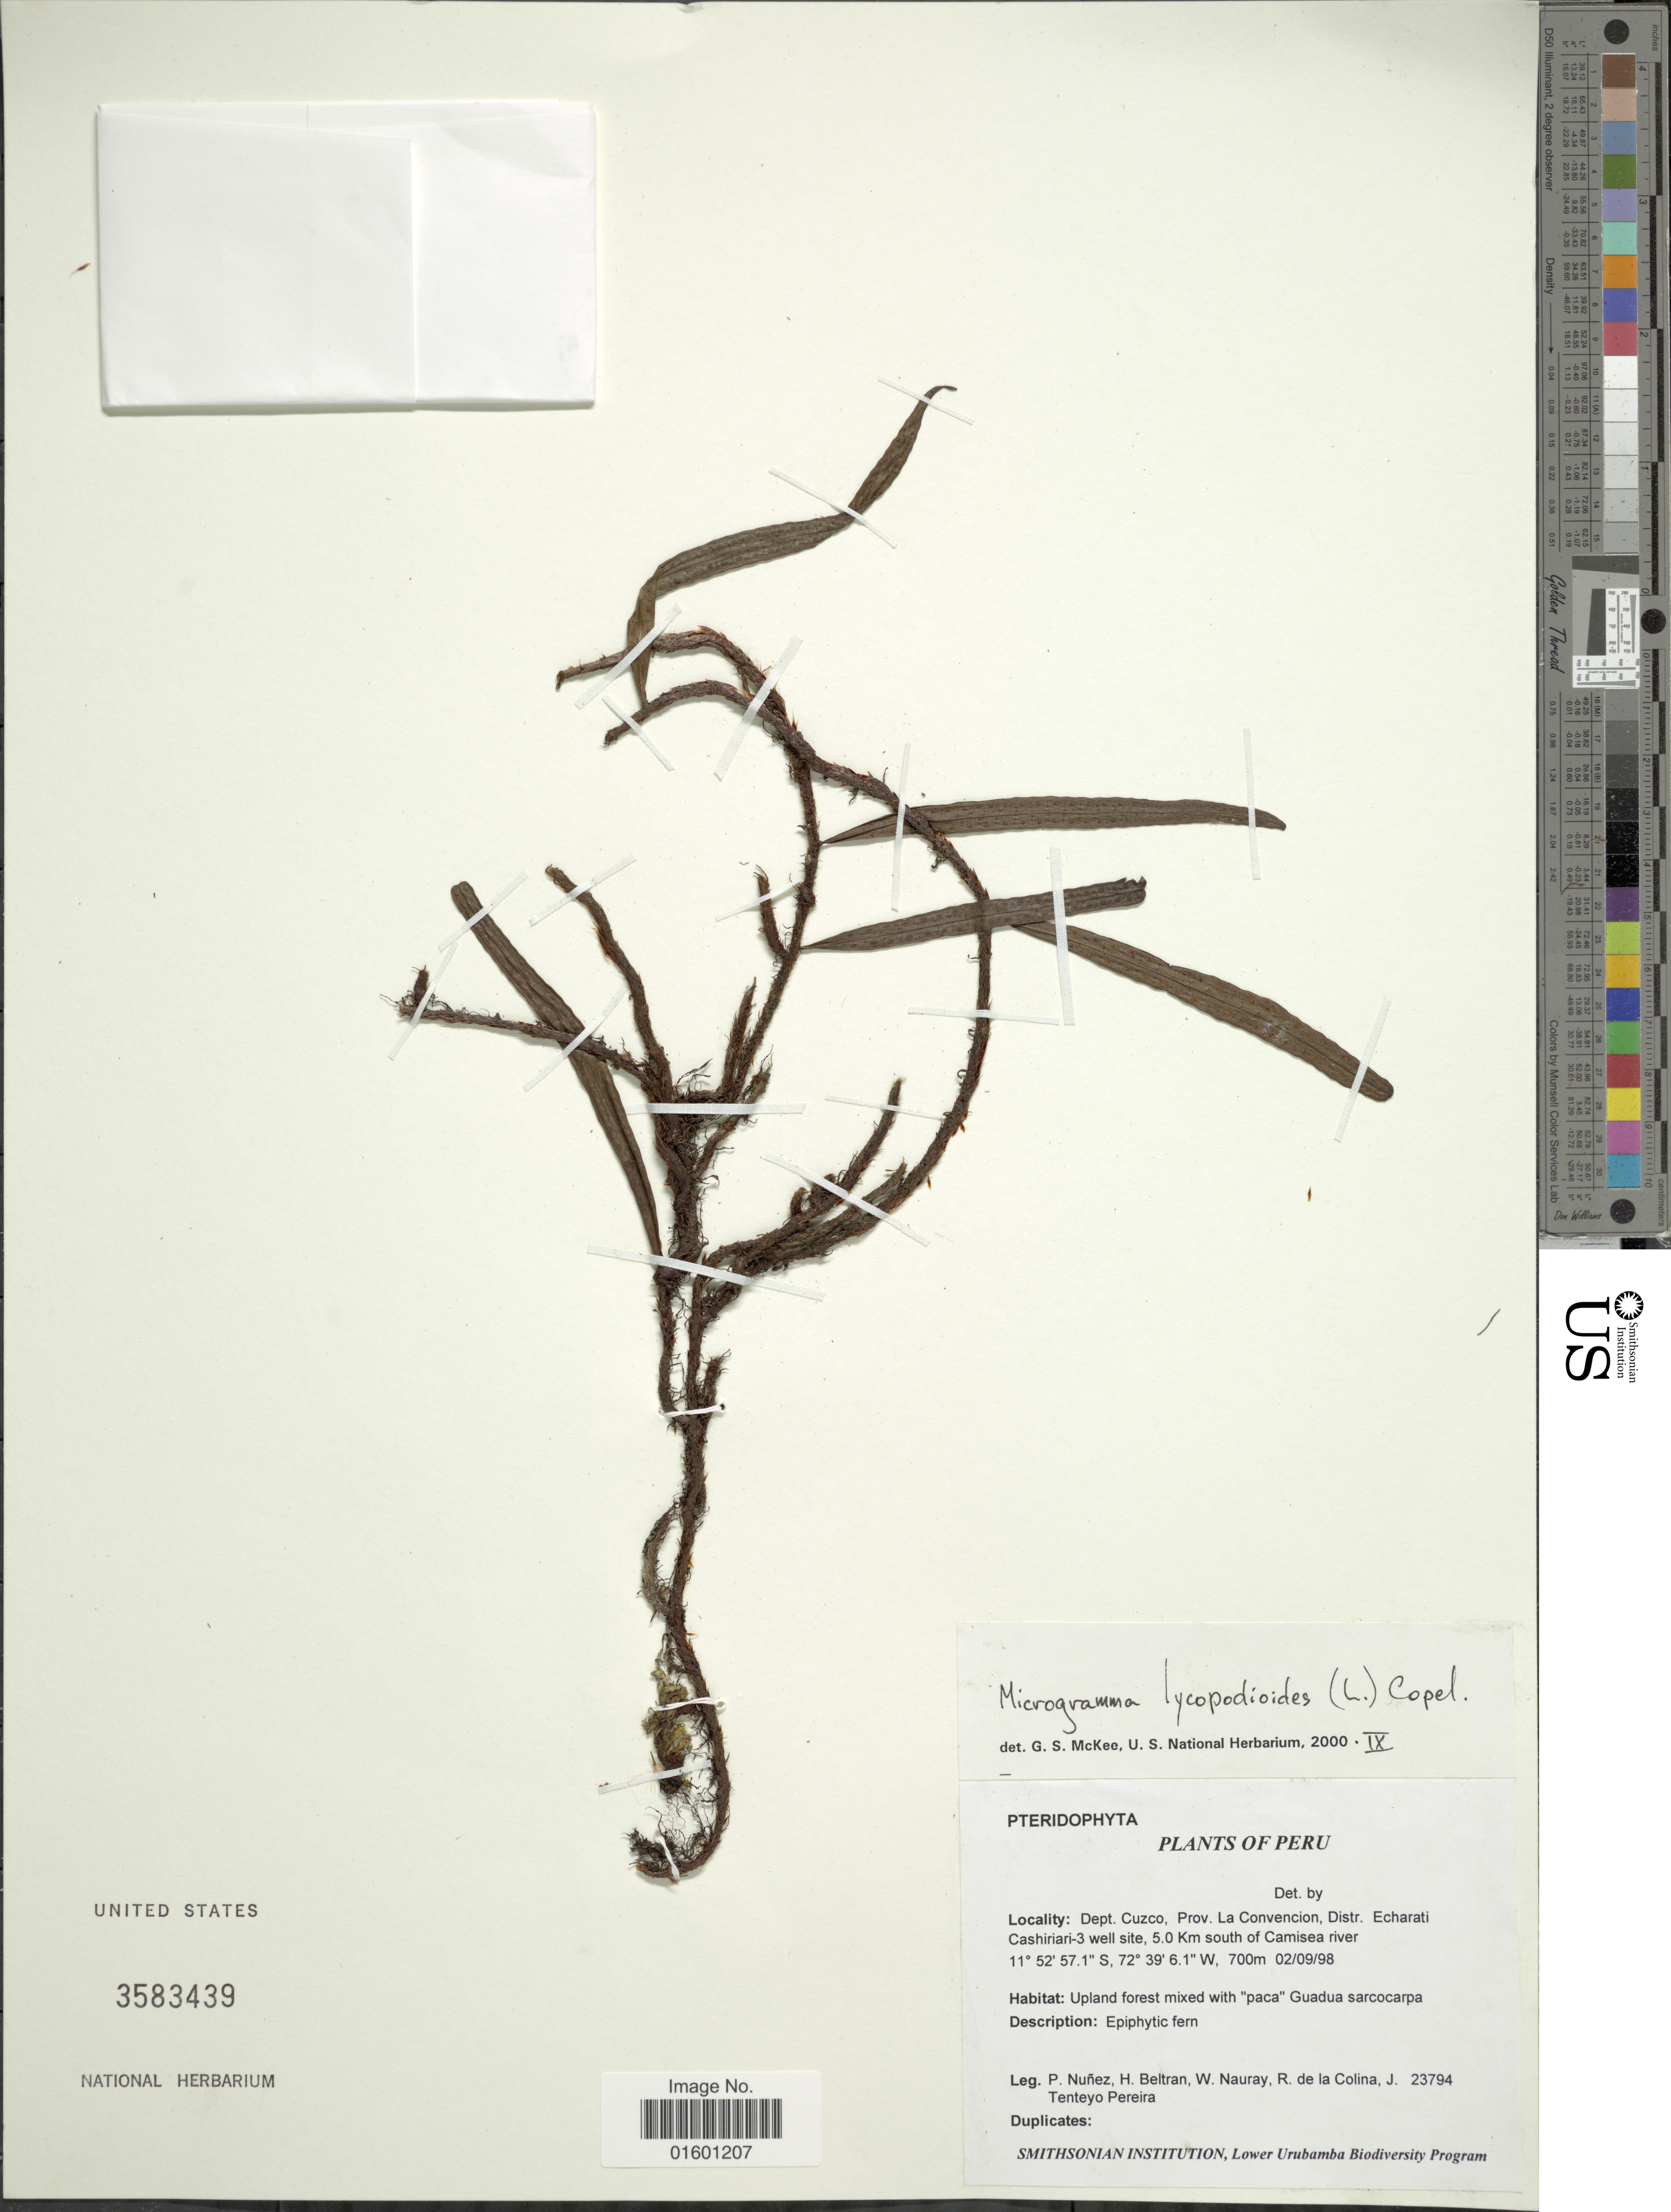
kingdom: Plantae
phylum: Tracheophyta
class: Polypodiopsida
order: Polypodiales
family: Polypodiaceae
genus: Microgramma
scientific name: Microgramma lycopodioides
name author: (L.) Copel.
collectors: P. Nuñez V., H. Beltran, W. Nauray, R. de La Colina & T. Pereira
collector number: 23794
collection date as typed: Transcribed d/m/y: 2/9/98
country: Peru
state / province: Cusco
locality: Prov. La Convencion. Distr. Echarati Cashiriari -3 well site, 5.0 km south of Camisea river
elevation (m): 700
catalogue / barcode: US 3583439